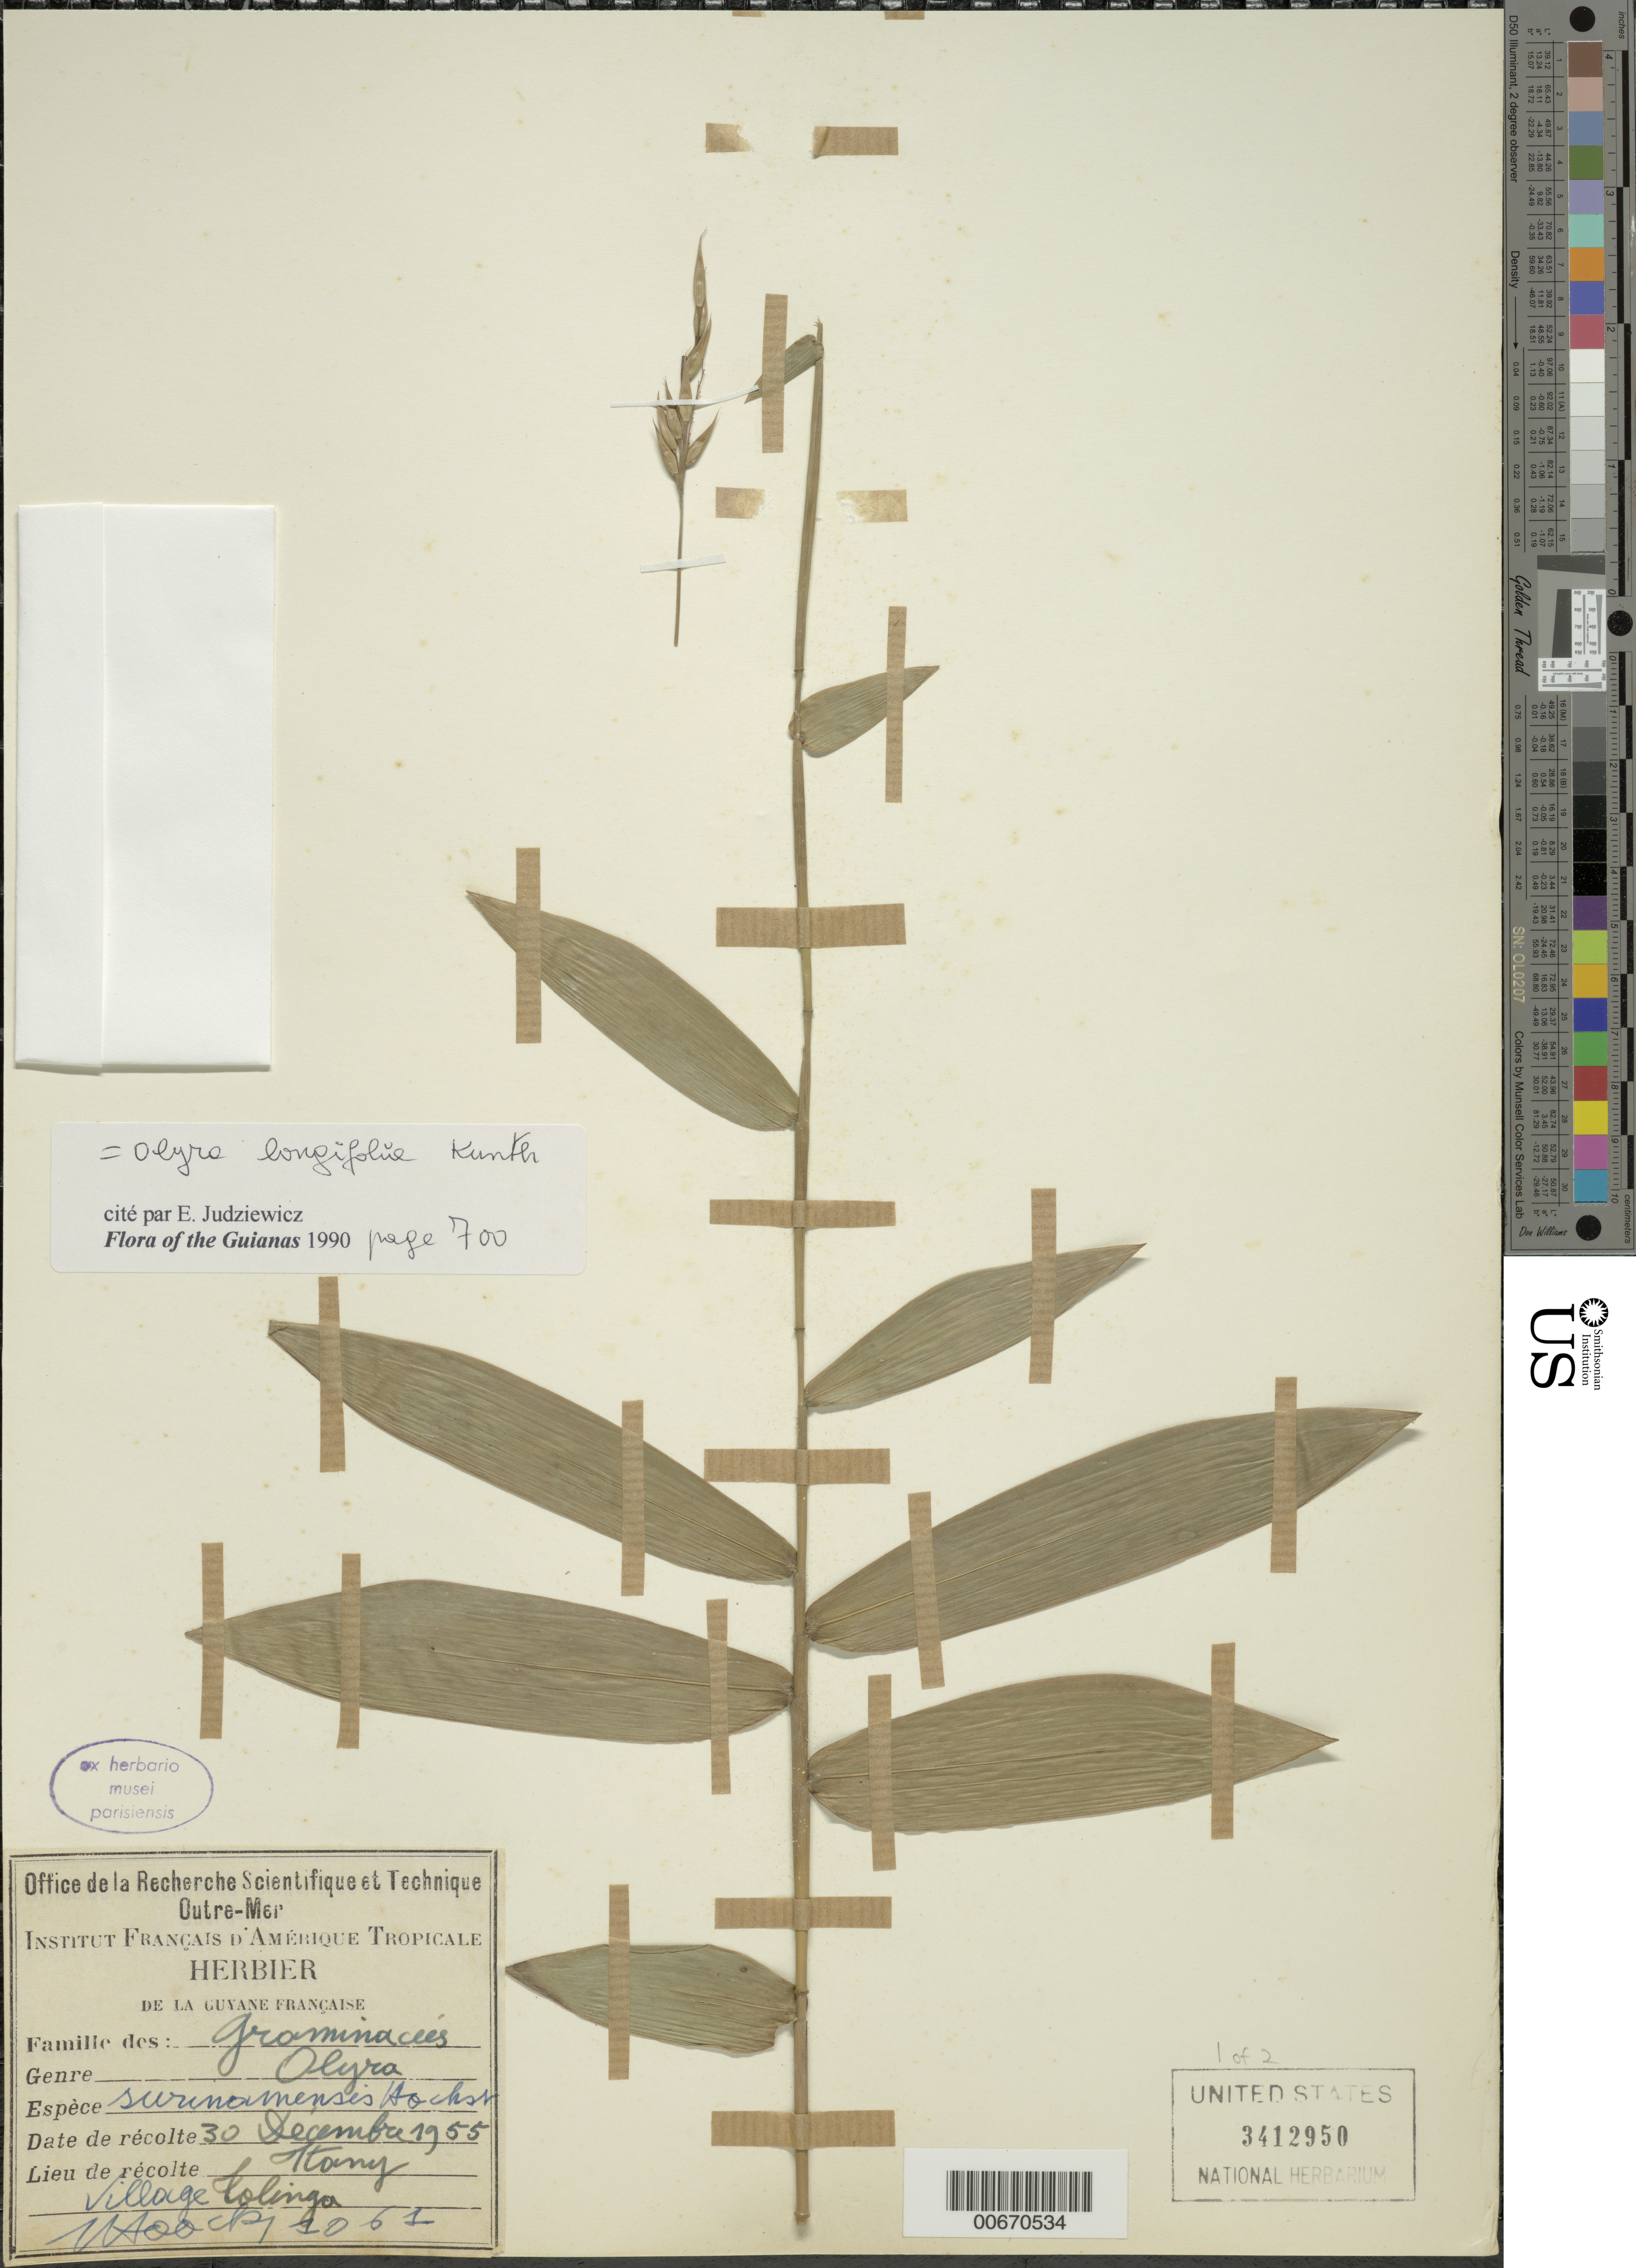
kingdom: Plantae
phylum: Tracheophyta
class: Liliopsida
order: Poales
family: Poaceae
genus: Olyra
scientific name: Olyra longifolia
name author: Kunth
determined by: Judziewicz, E. J.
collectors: J. Hoock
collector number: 1061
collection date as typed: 30-Dec-55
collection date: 1955-12-30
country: French Guiana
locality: Litani, Village Tolinga-Machiri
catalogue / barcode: US 3412950